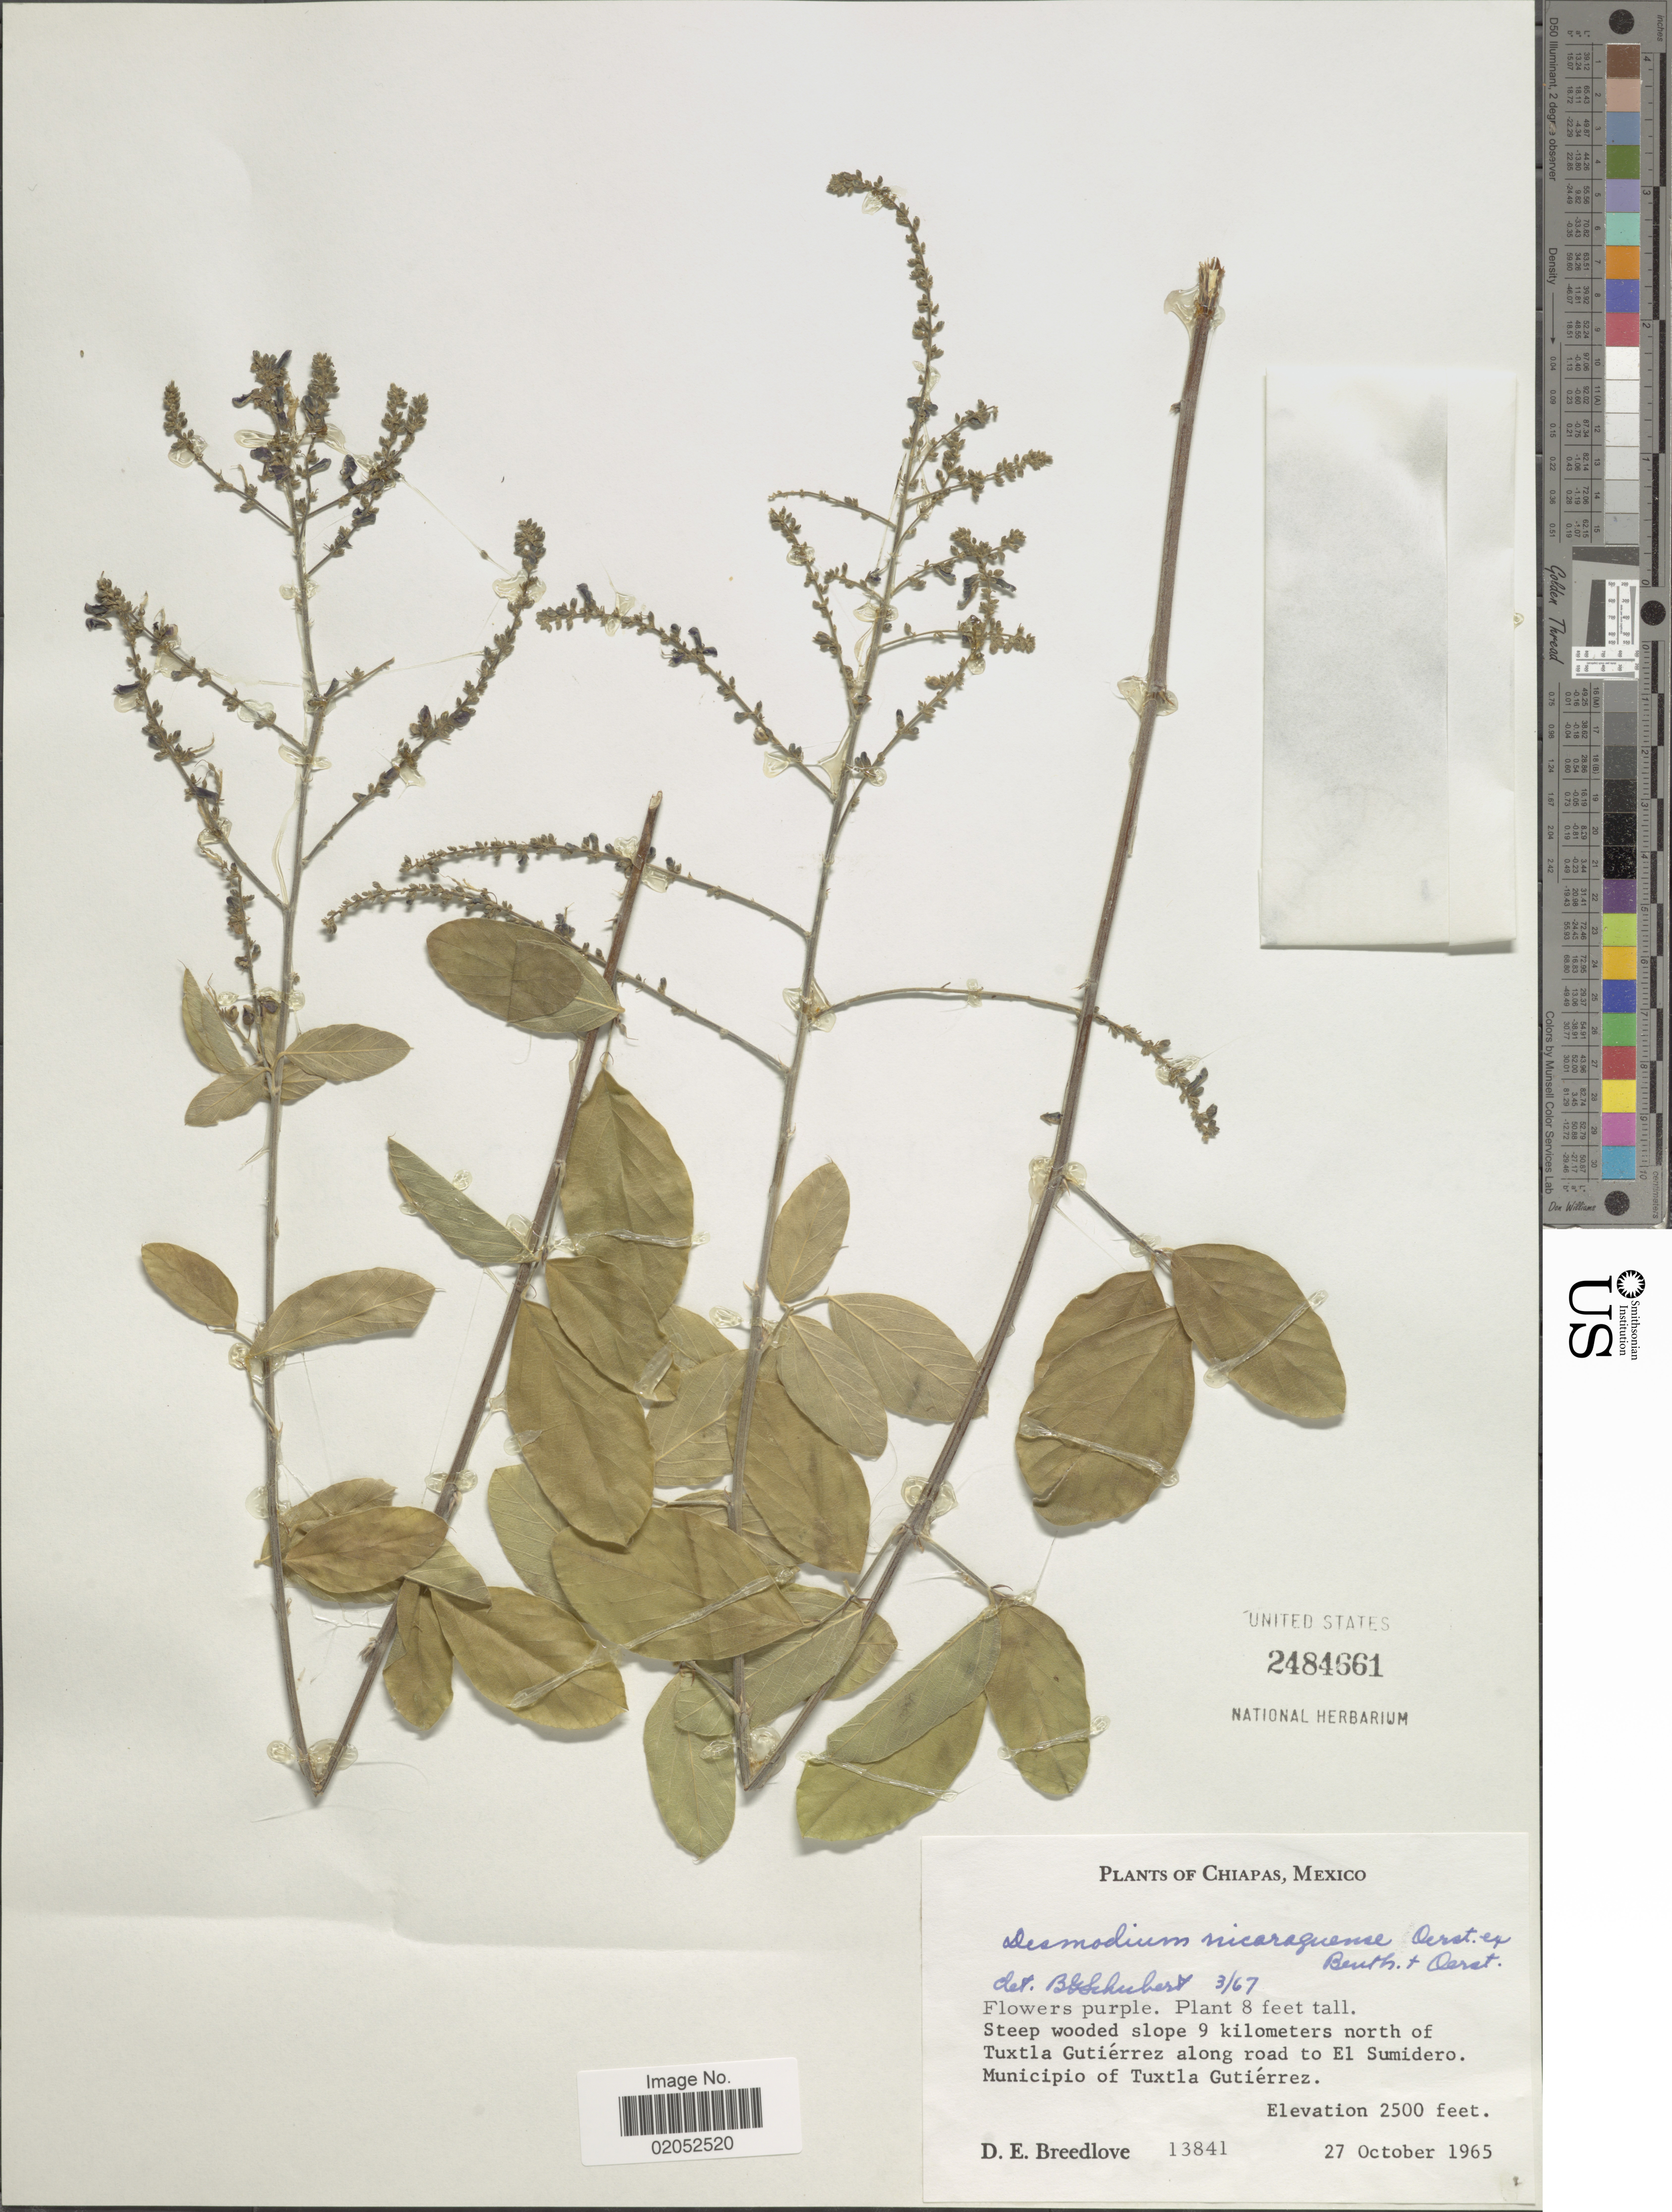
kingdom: Plantae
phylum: Tracheophyta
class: Magnoliopsida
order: Fabales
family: Fabaceae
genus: Desmodium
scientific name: Desmodium nicaraguense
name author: Oerst.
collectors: D. E. Breedlove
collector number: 13841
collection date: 1965-10-27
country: Mexico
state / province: Chiapas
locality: Chiapas, Mexico, Steep wooded slope 9 kilometers north of Tuxtla Gutierrez.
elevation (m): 762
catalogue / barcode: US 2484661